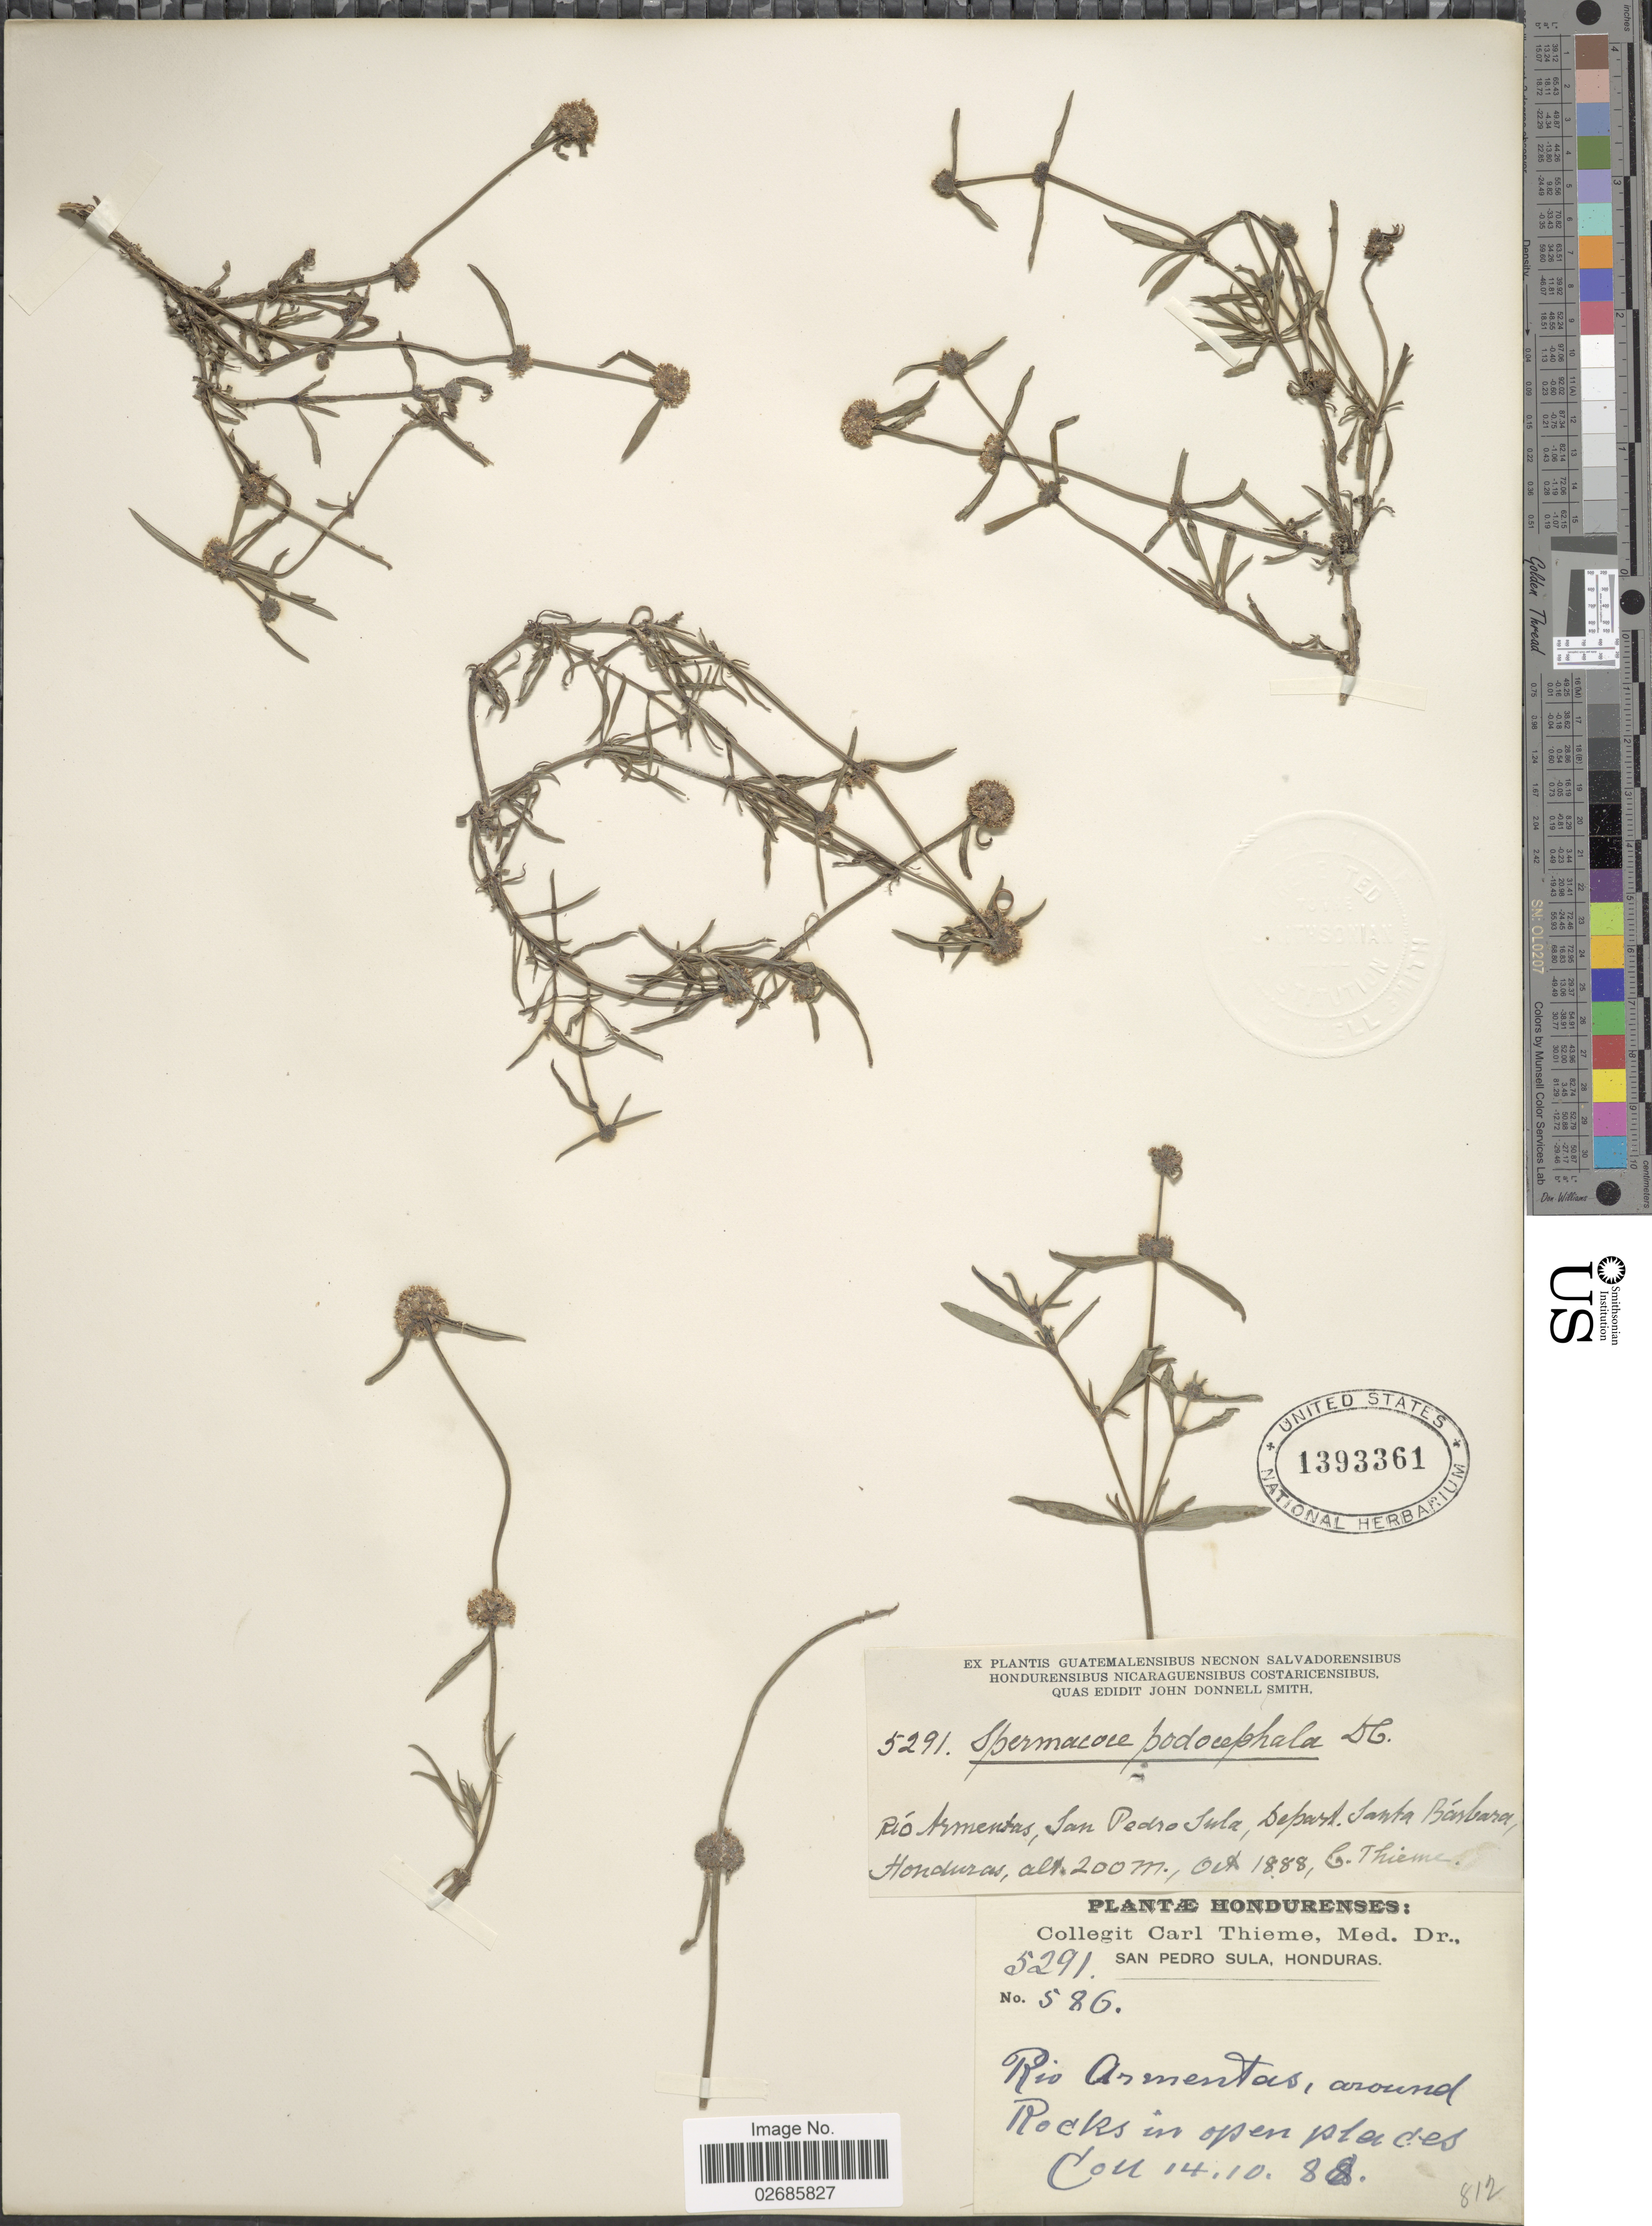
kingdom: Plantae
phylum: Tracheophyta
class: Magnoliopsida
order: Gentianales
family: Rubiaceae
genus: Borreria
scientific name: Borreria verticillata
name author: (L.) G. Mey.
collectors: C. Thieme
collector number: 5291/586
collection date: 1888-10-14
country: Honduras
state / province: Santa Bárbara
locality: Rio Armentas, San Pedro Sula, Depart. Santa Barbara.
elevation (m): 200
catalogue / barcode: US 1393361